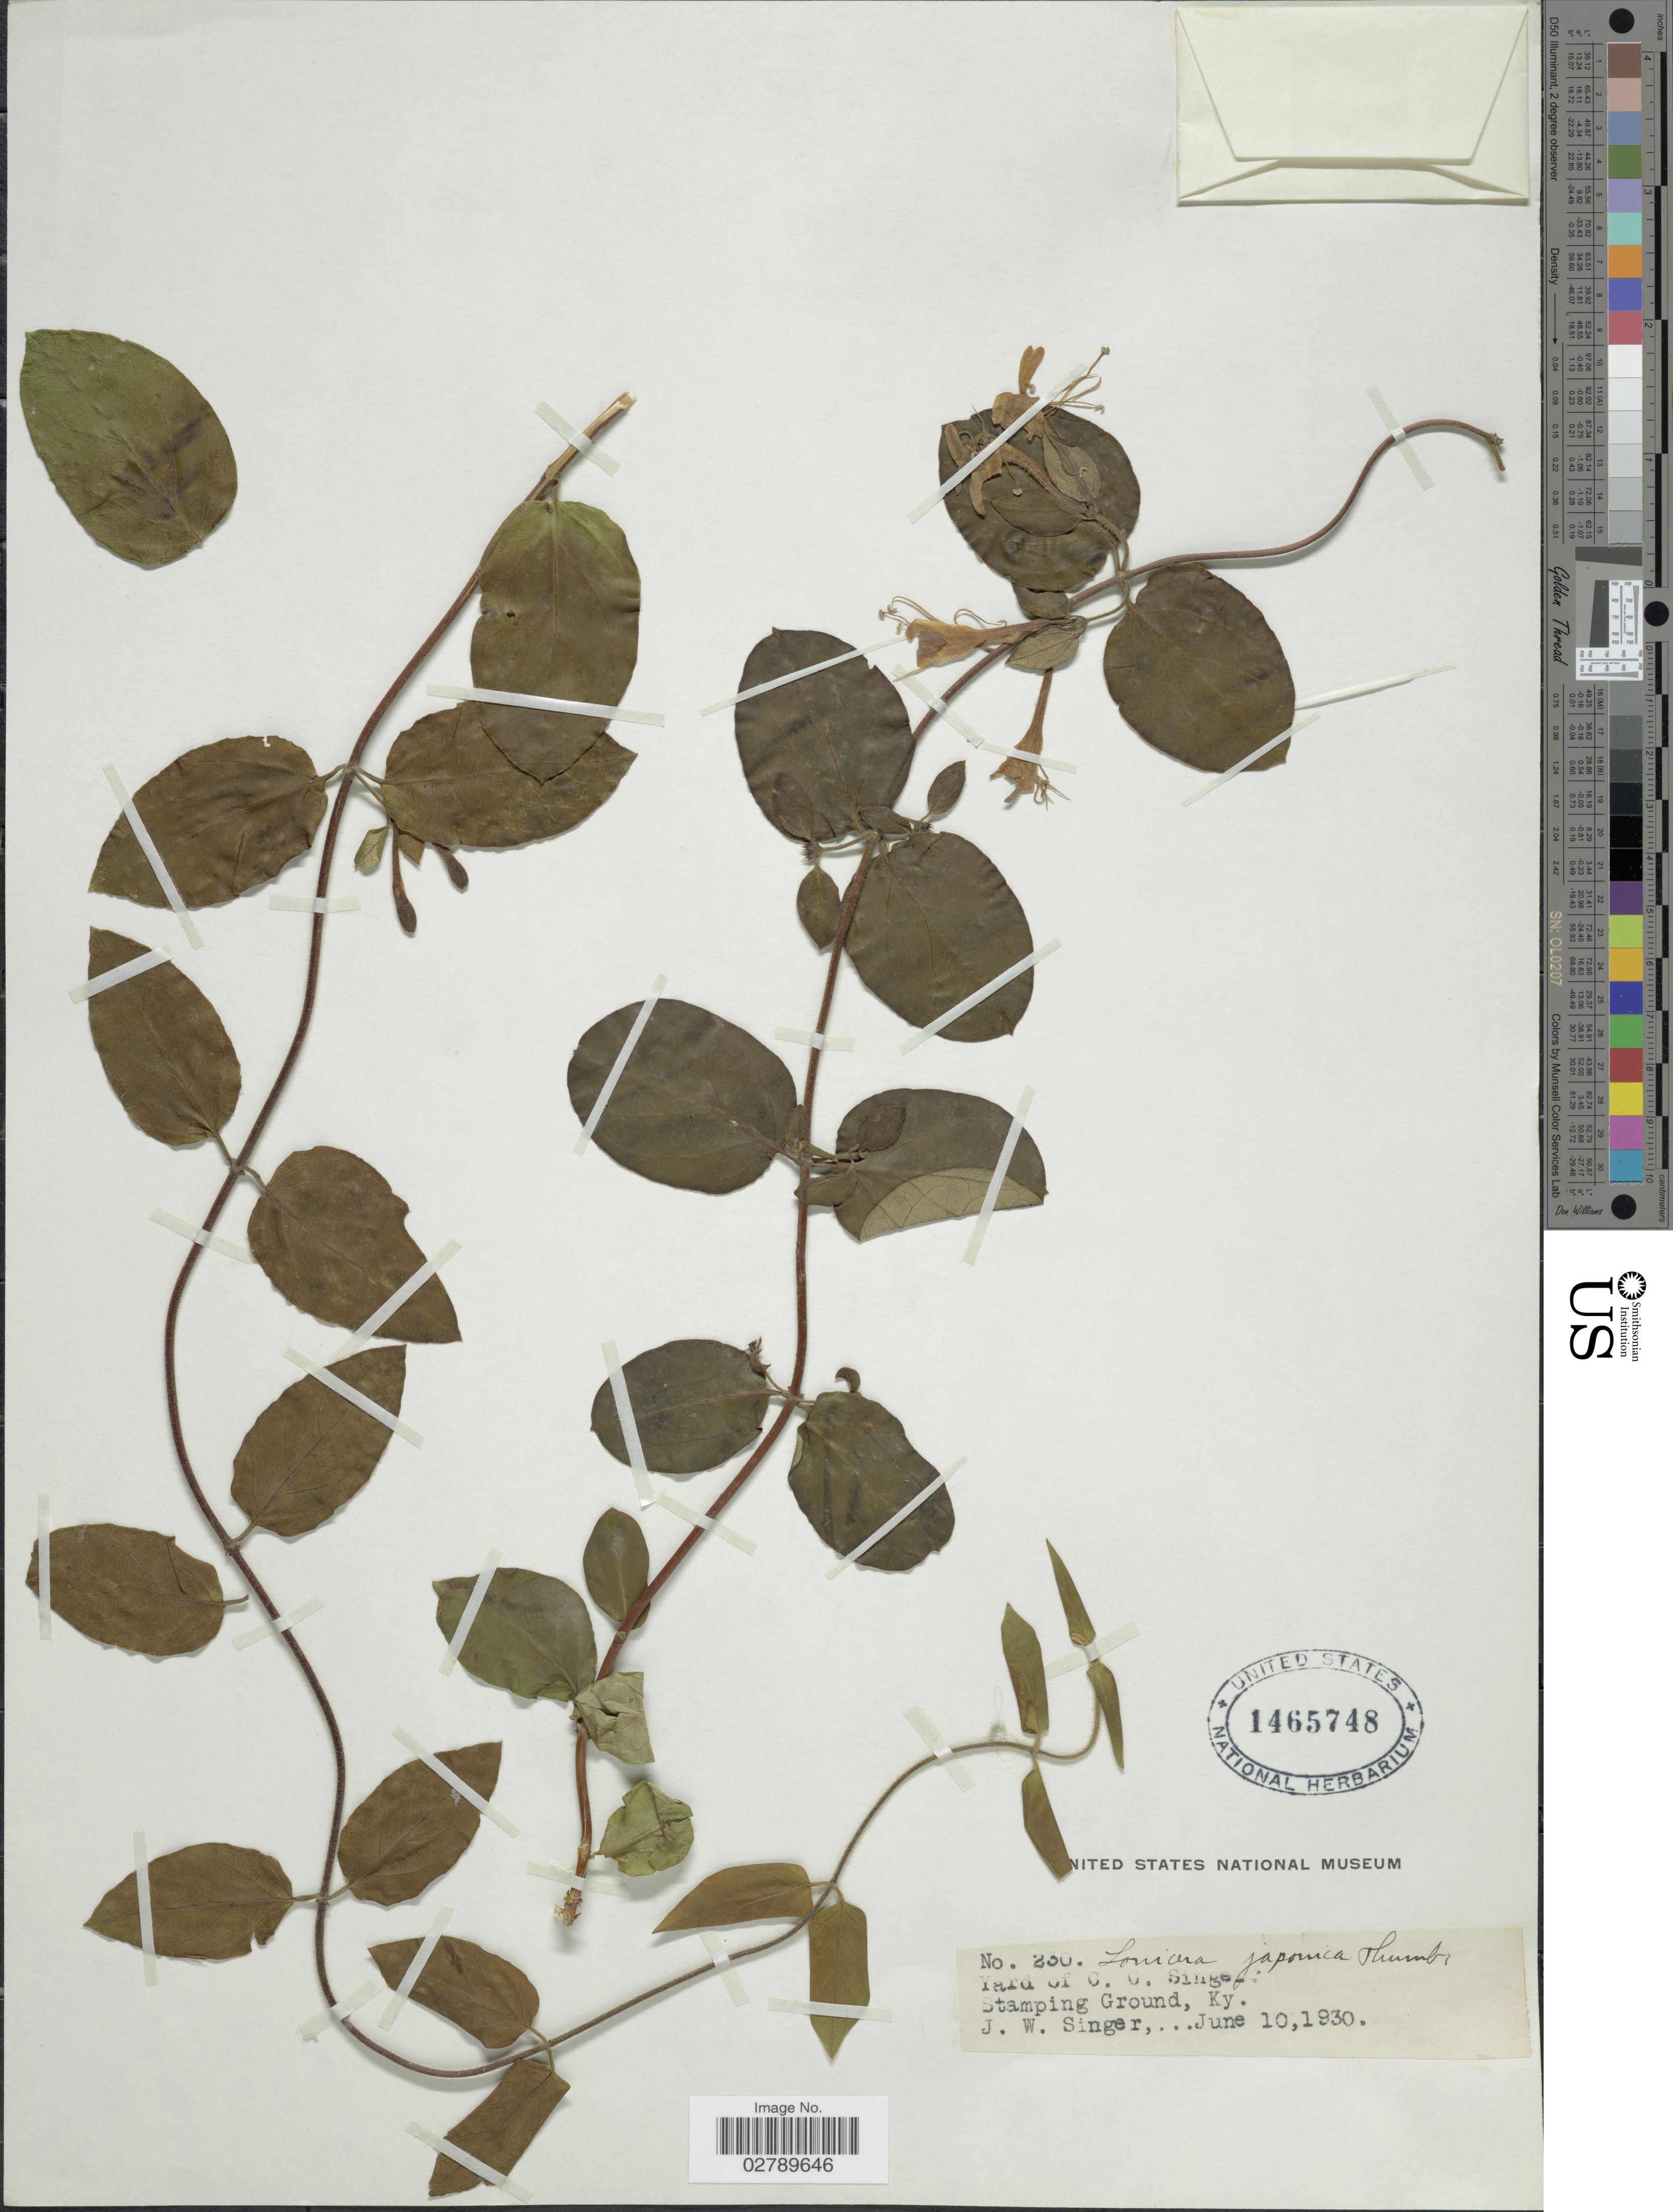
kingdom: Plantae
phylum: Tracheophyta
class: Magnoliopsida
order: Dipsacales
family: Caprifoliaceae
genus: Lonicera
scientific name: Lonicera japonica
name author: Thunb.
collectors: J. EW. Singer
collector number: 230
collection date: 1930-06-10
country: United States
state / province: Kentucky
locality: Yard of C. O. Singer. Stamping Ground.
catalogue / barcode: US 1465748